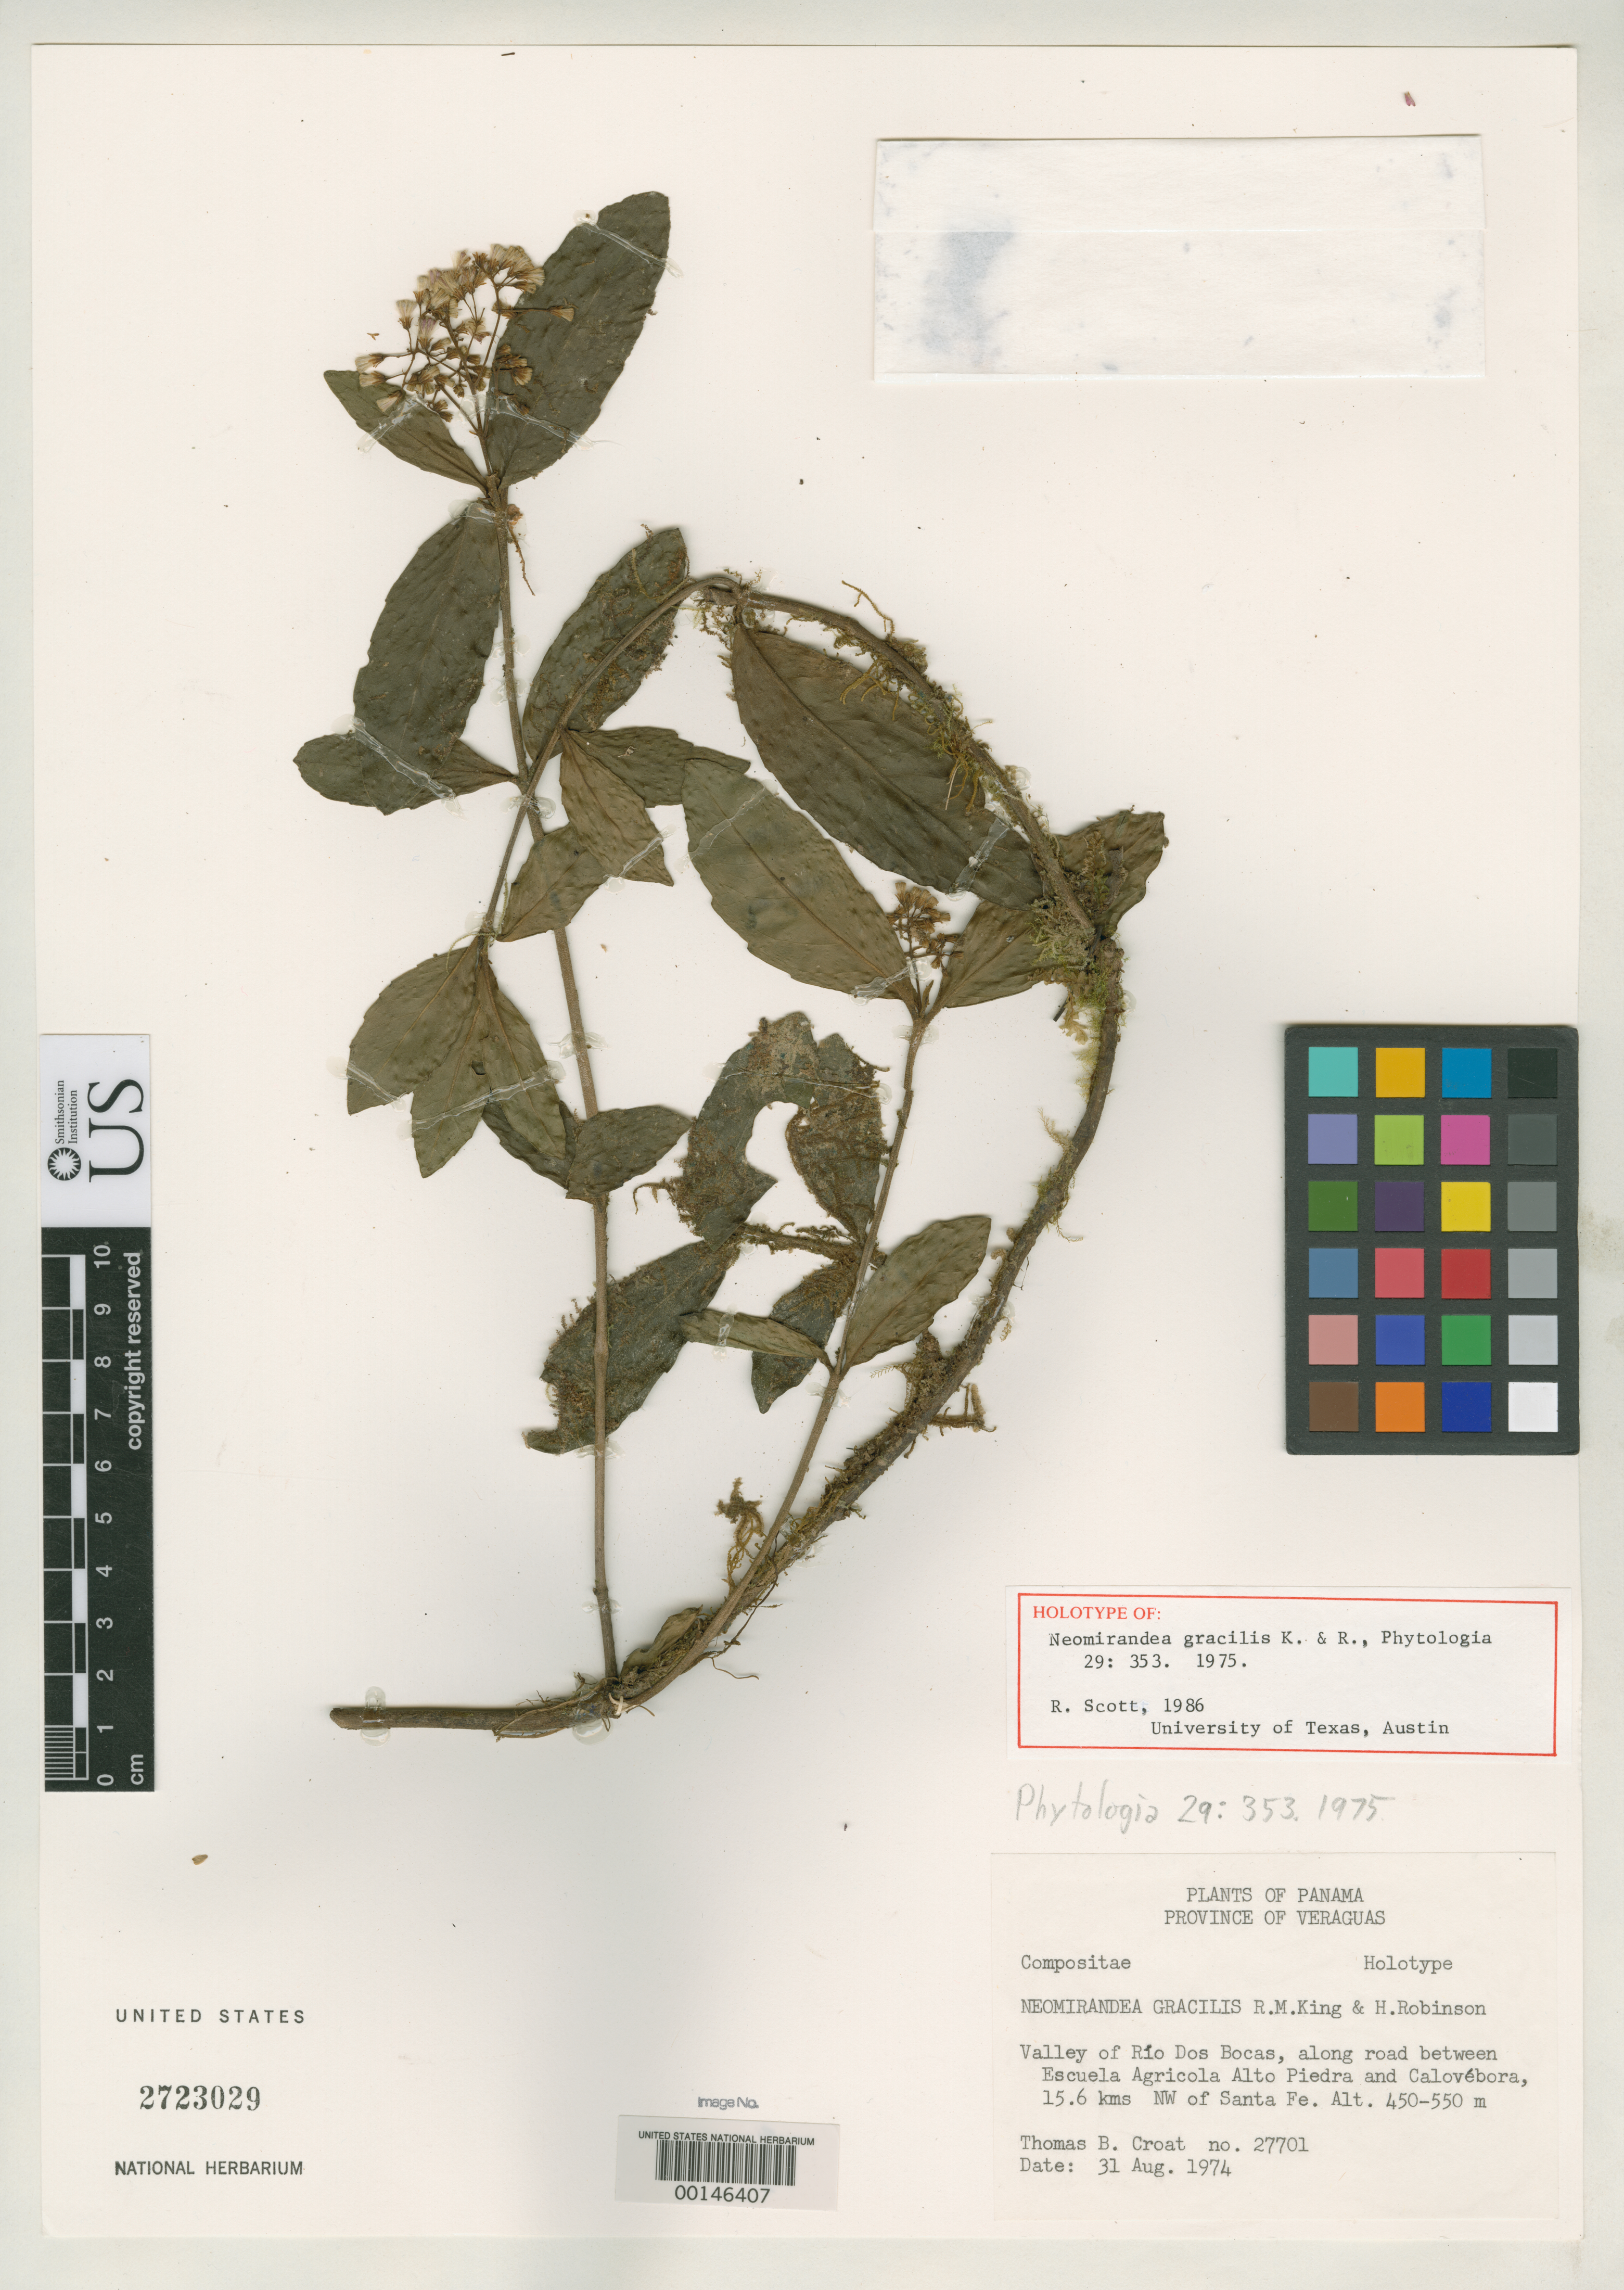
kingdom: Plantae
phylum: Tracheophyta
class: Magnoliopsida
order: Asterales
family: Asteraceae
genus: Neomirandea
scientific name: Neomirandea gracilis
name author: R.M. King & H. Rob.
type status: Holotype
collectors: T. B. Croat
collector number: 27701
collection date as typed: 31 Aug 1974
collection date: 1974-08-31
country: Panama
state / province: Veraguas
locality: Rio Dos Bocas Valley, between Escuela Agricola Alto Piedra and Calovebora.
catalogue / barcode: US 2723029